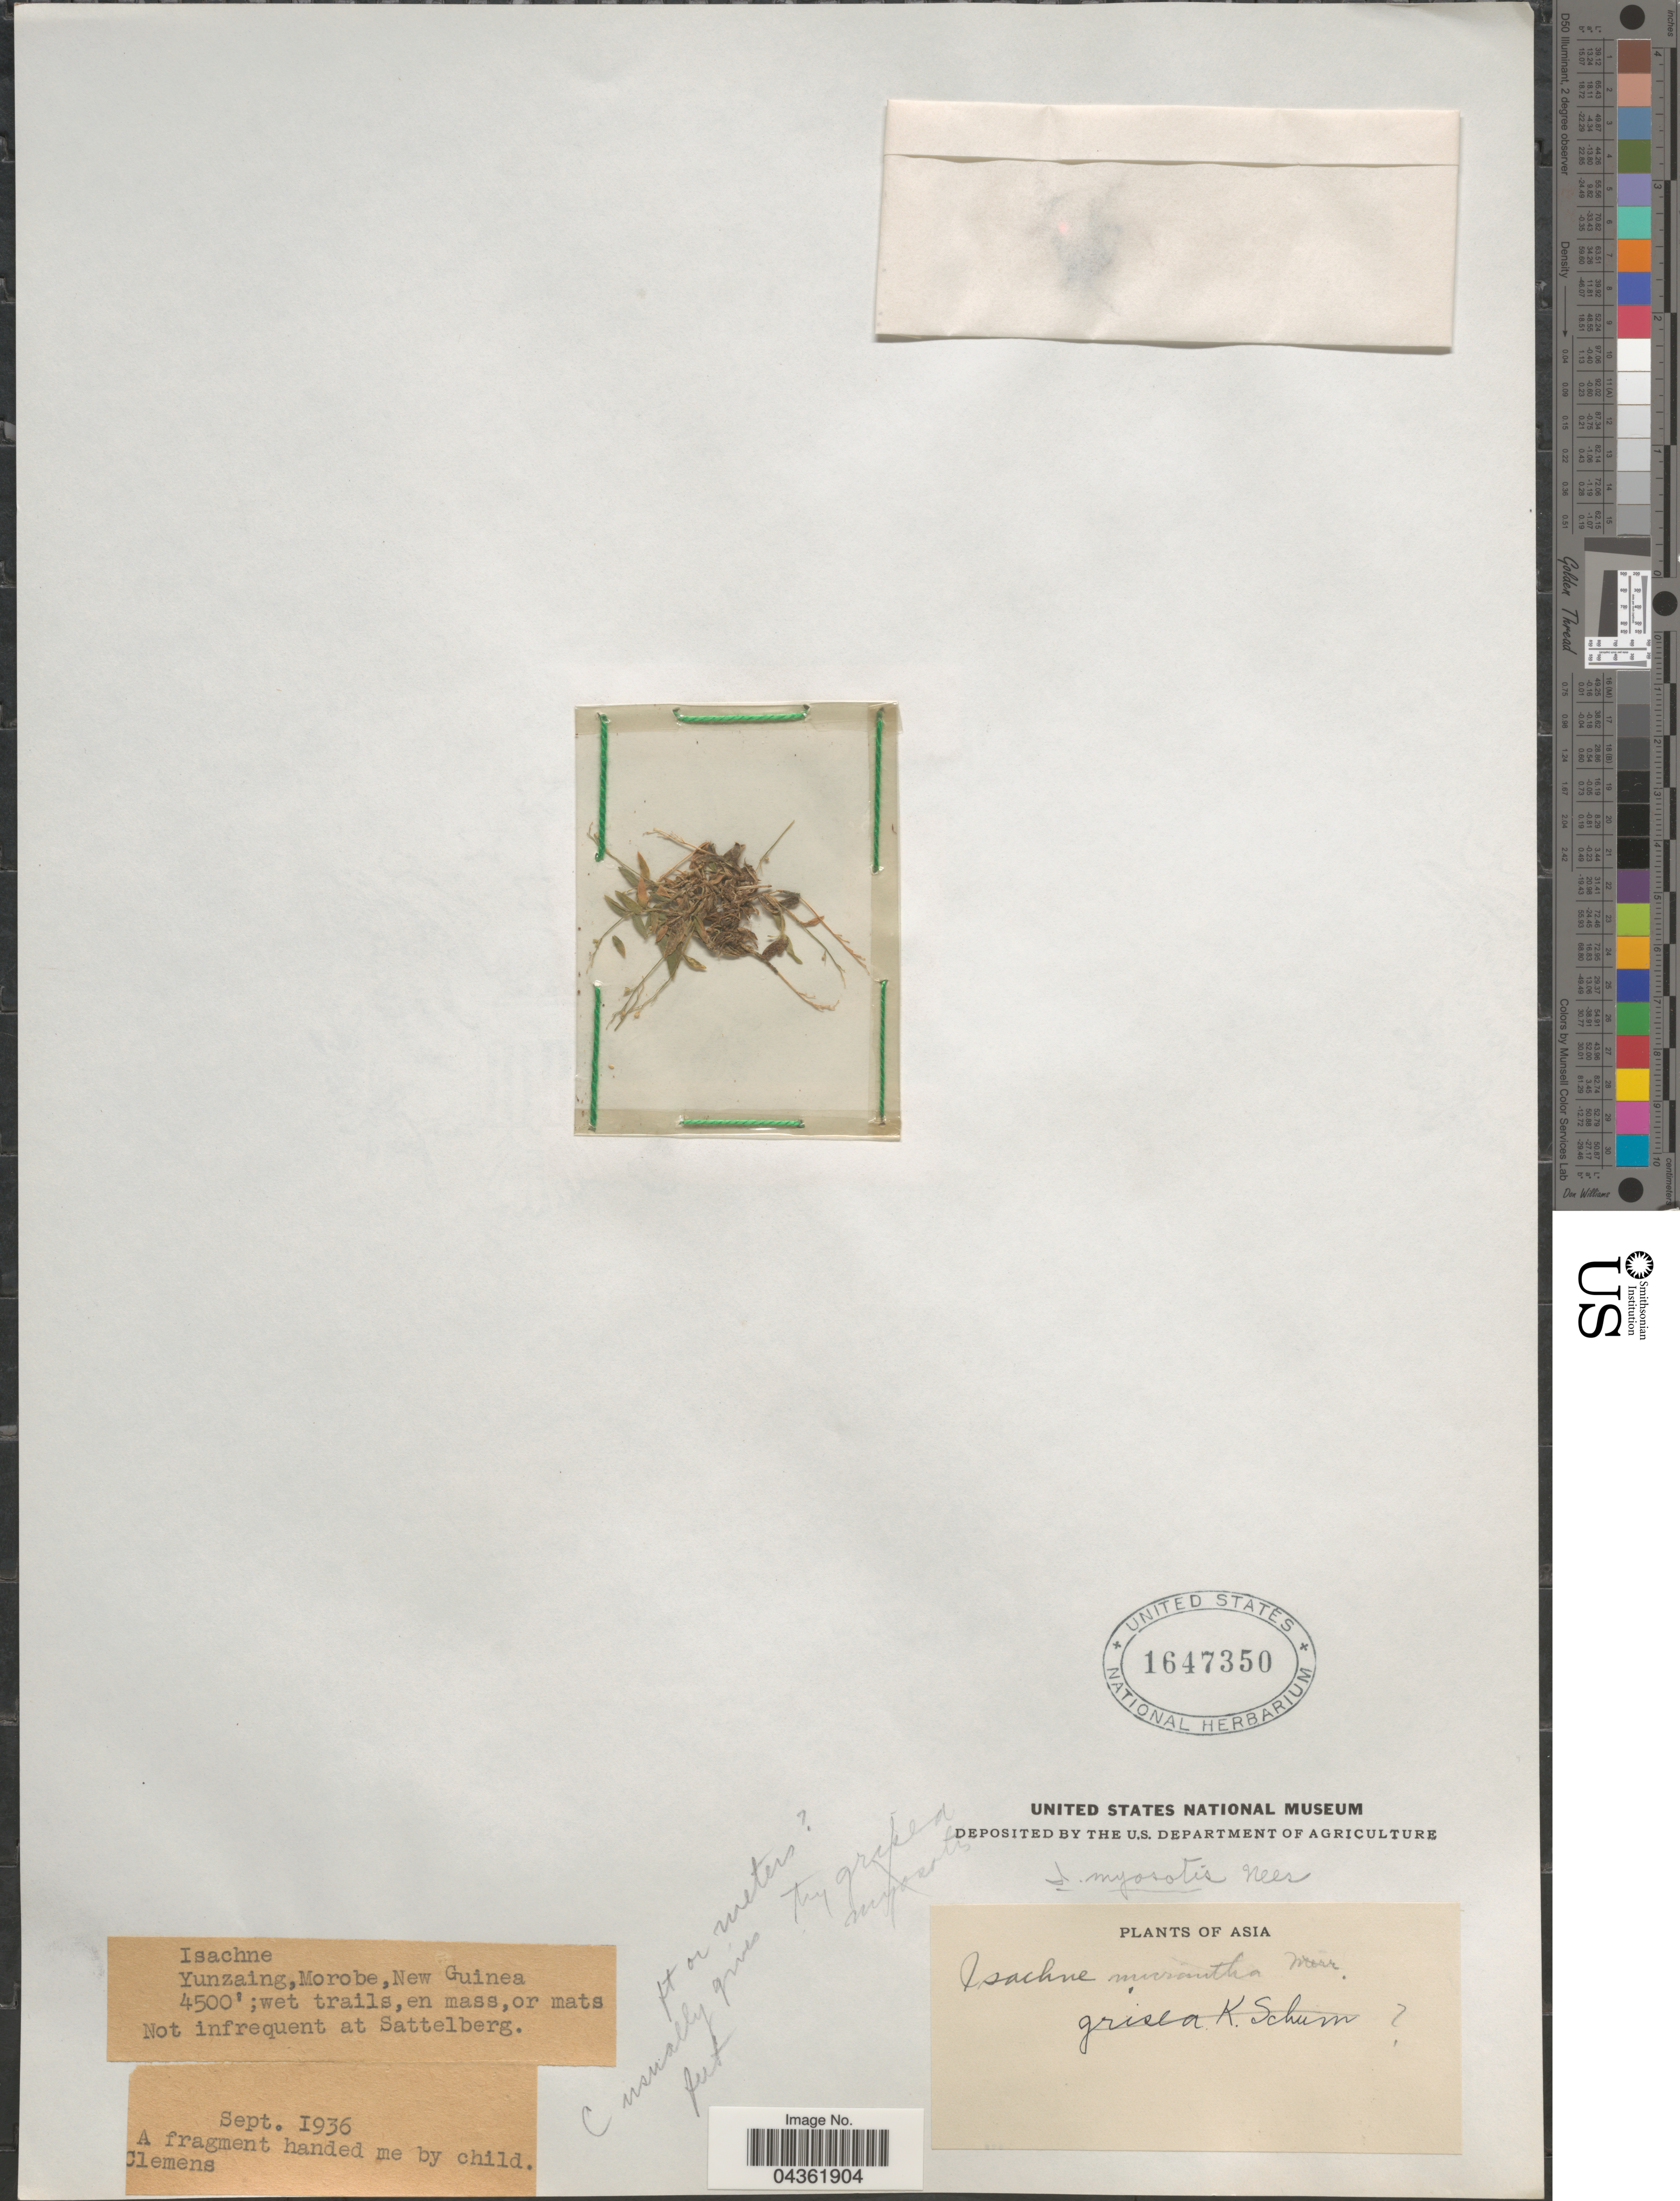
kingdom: Plantae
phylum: Tracheophyta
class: Liliopsida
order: Poales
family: Poaceae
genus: Isachne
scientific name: Isachne myosotis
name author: Nees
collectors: -. Clemens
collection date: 1936-09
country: Papua New Guinea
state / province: Morobe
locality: Yunzaing, New Guinea.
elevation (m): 1372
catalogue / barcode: US 1647350